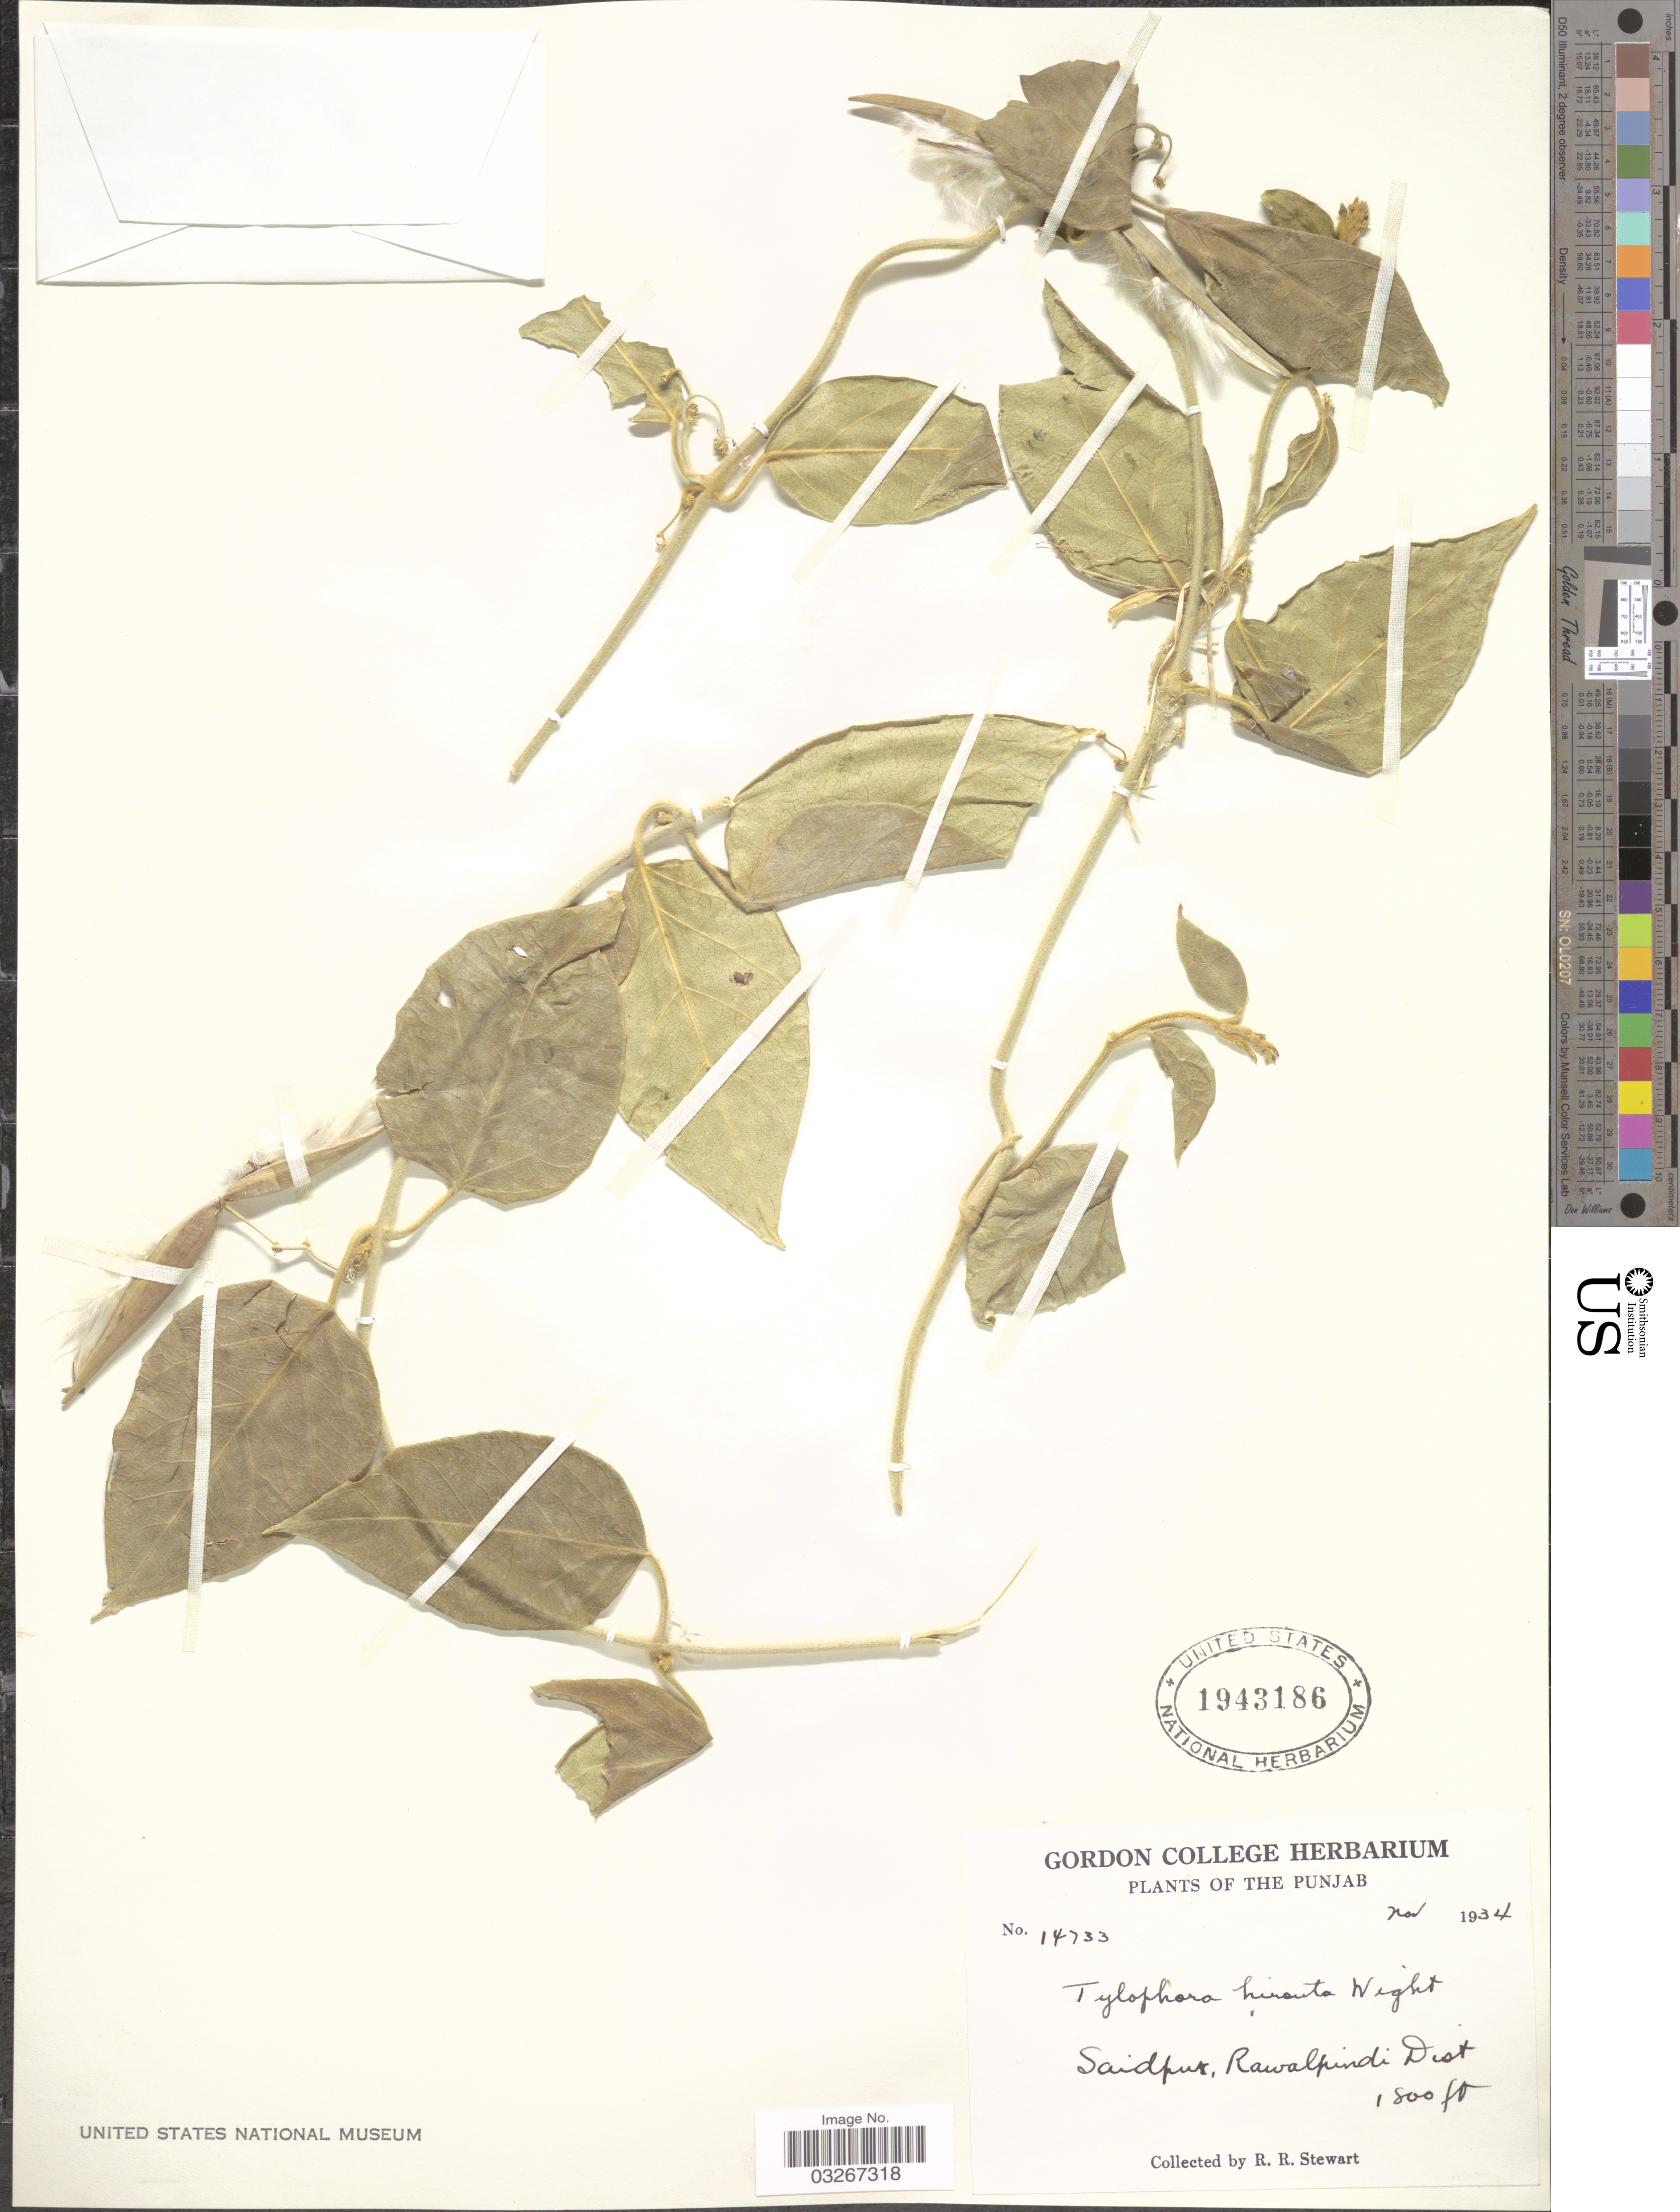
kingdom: Plantae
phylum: Tracheophyta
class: Magnoliopsida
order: Gentianales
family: Apocynaceae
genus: Tylophora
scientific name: Tylophora hirsuta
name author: (Wall.) Wight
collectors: R. Stewart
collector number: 14733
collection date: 1934-11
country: Pakistan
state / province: Punjab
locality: Saidpur, Rawalpindi Dist.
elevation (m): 549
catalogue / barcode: US 1943186